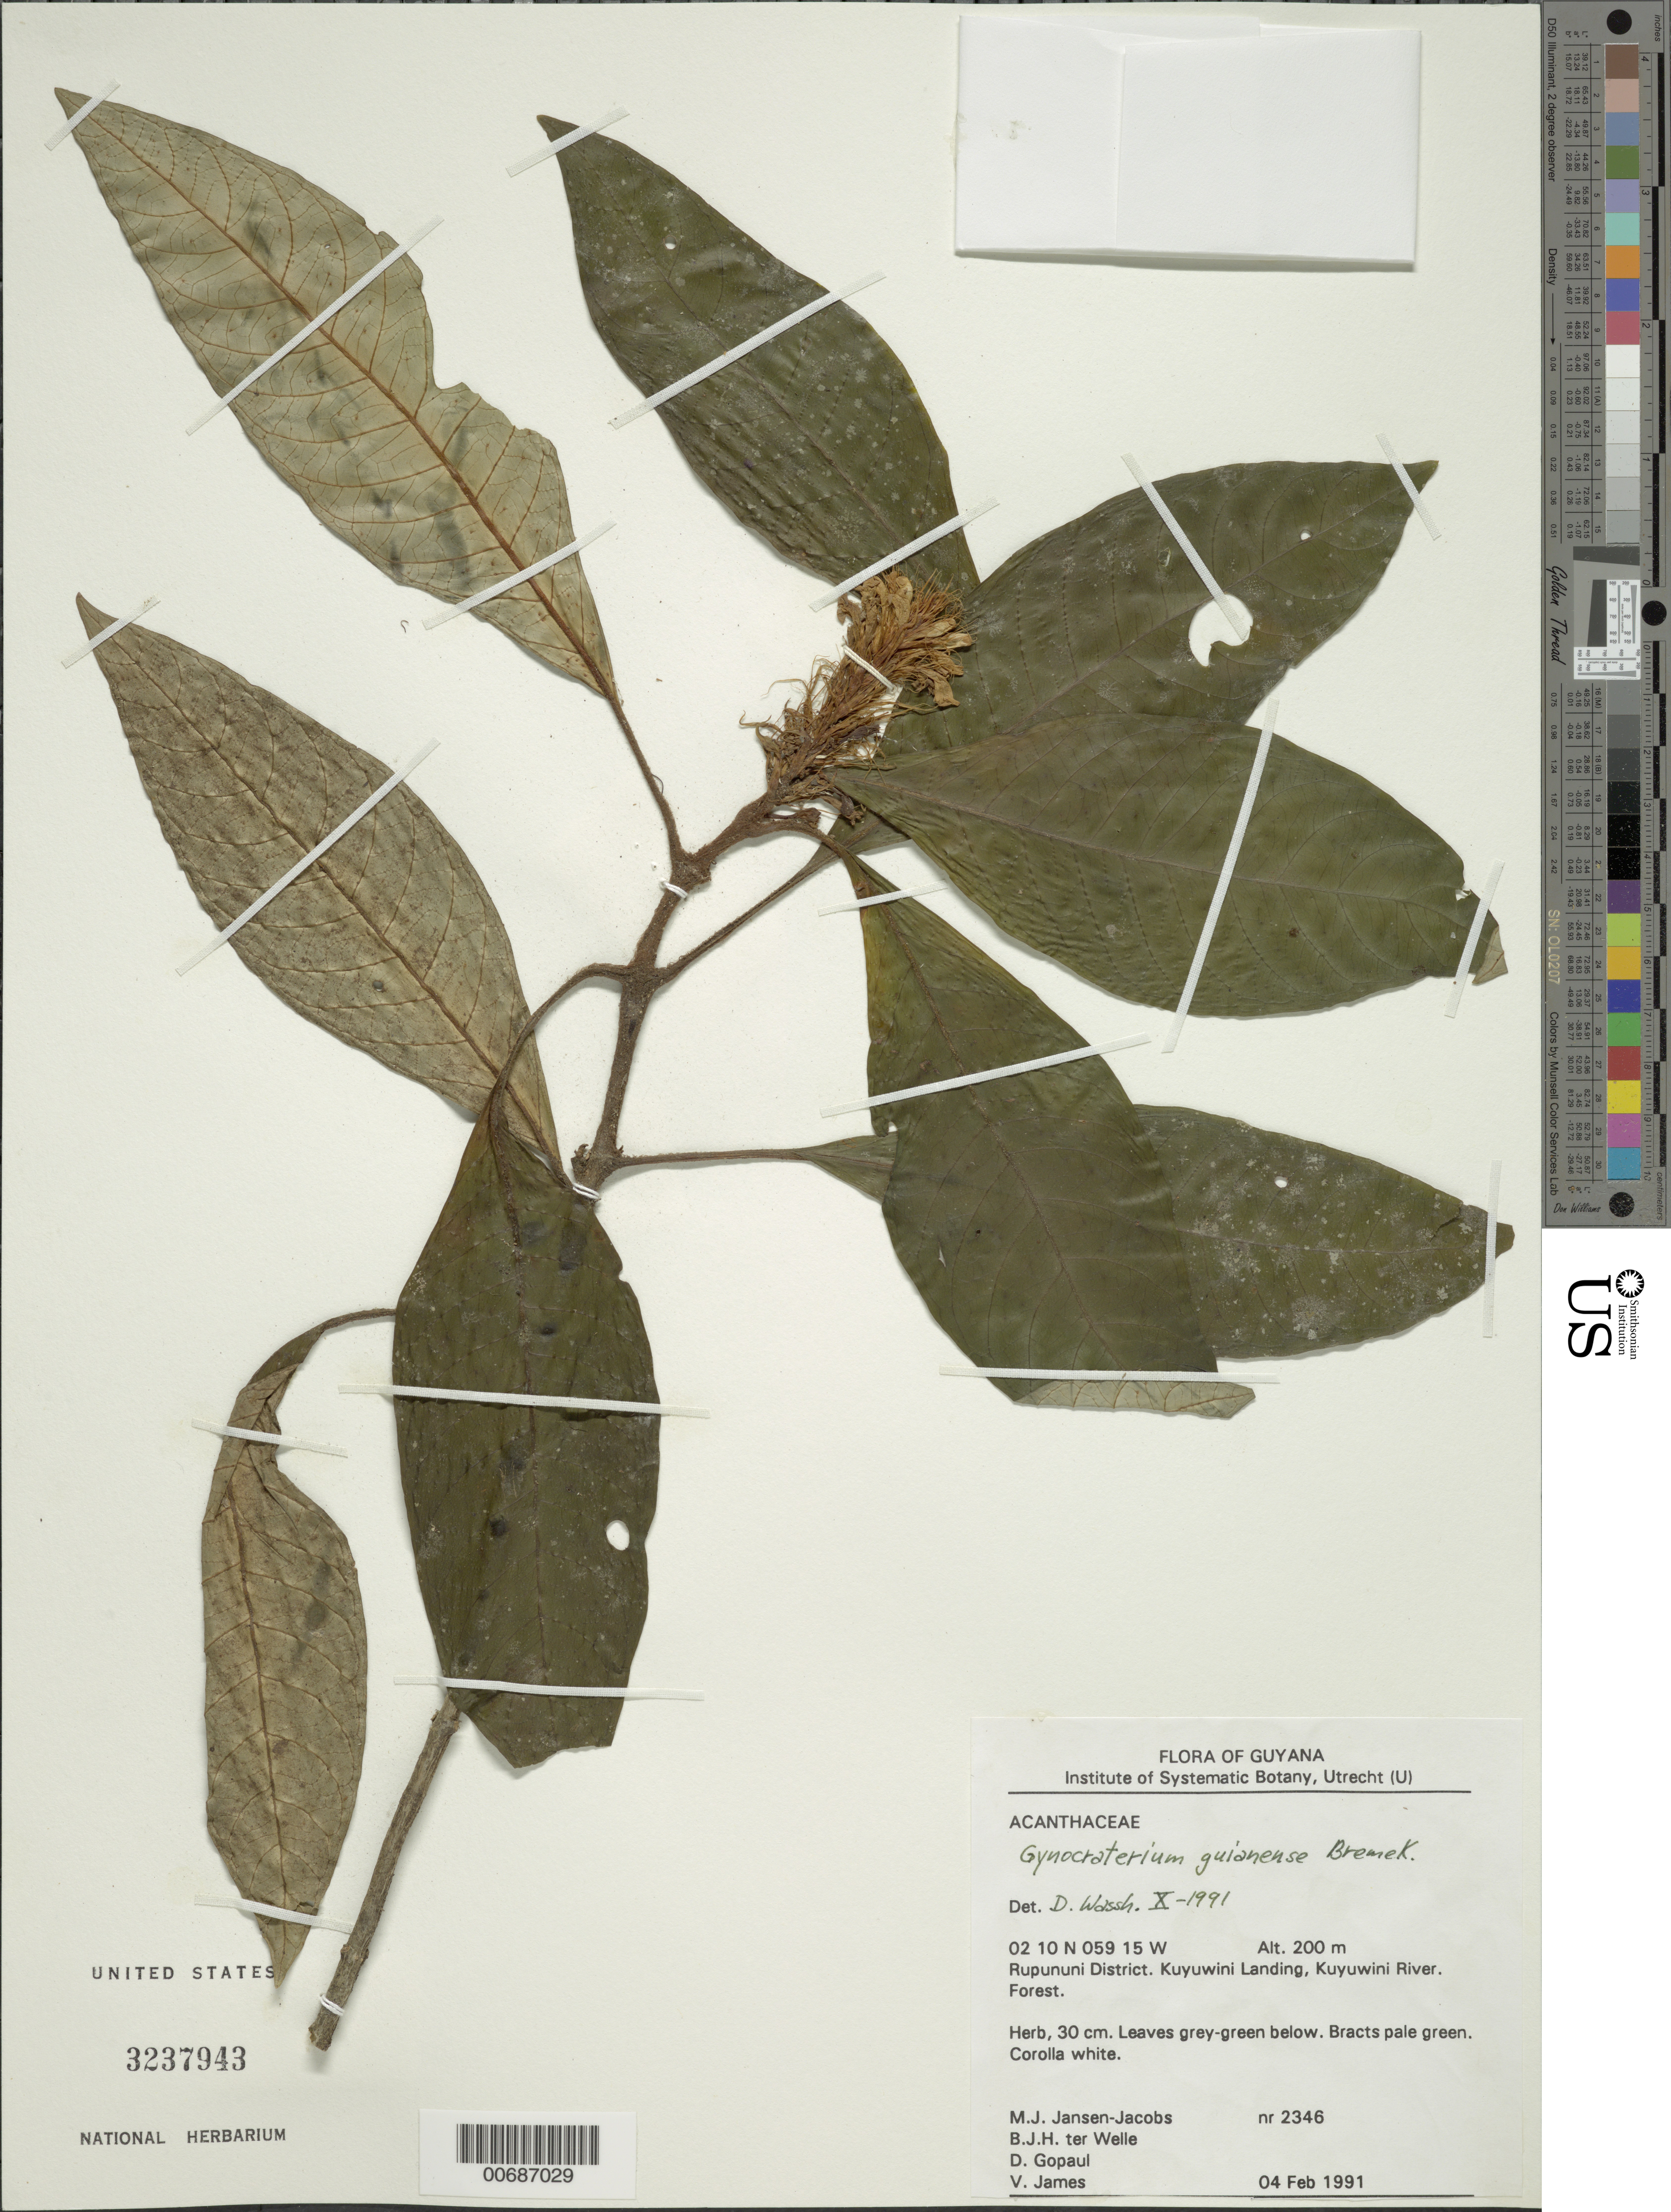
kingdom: Plantae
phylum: Tracheophyta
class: Magnoliopsida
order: Lamiales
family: Acanthaceae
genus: Gynocraterium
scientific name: Gynocraterium guianense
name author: Bremek.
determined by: Wasshausen, Dieter C., (BOT), Smithsonian Institution - National Museum of Natural History (UNITED STATES)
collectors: M. J. Jansen-Jacobs, B. Welle, D. Gopaul & V. James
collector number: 2346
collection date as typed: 4-Feb-91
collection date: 1991-02-04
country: Guyana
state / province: U. Takutu-U. Essequibo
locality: Kuyuwini Landing, Kuyuwini River, Rupununi District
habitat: Forest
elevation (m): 200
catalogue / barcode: US 3237943